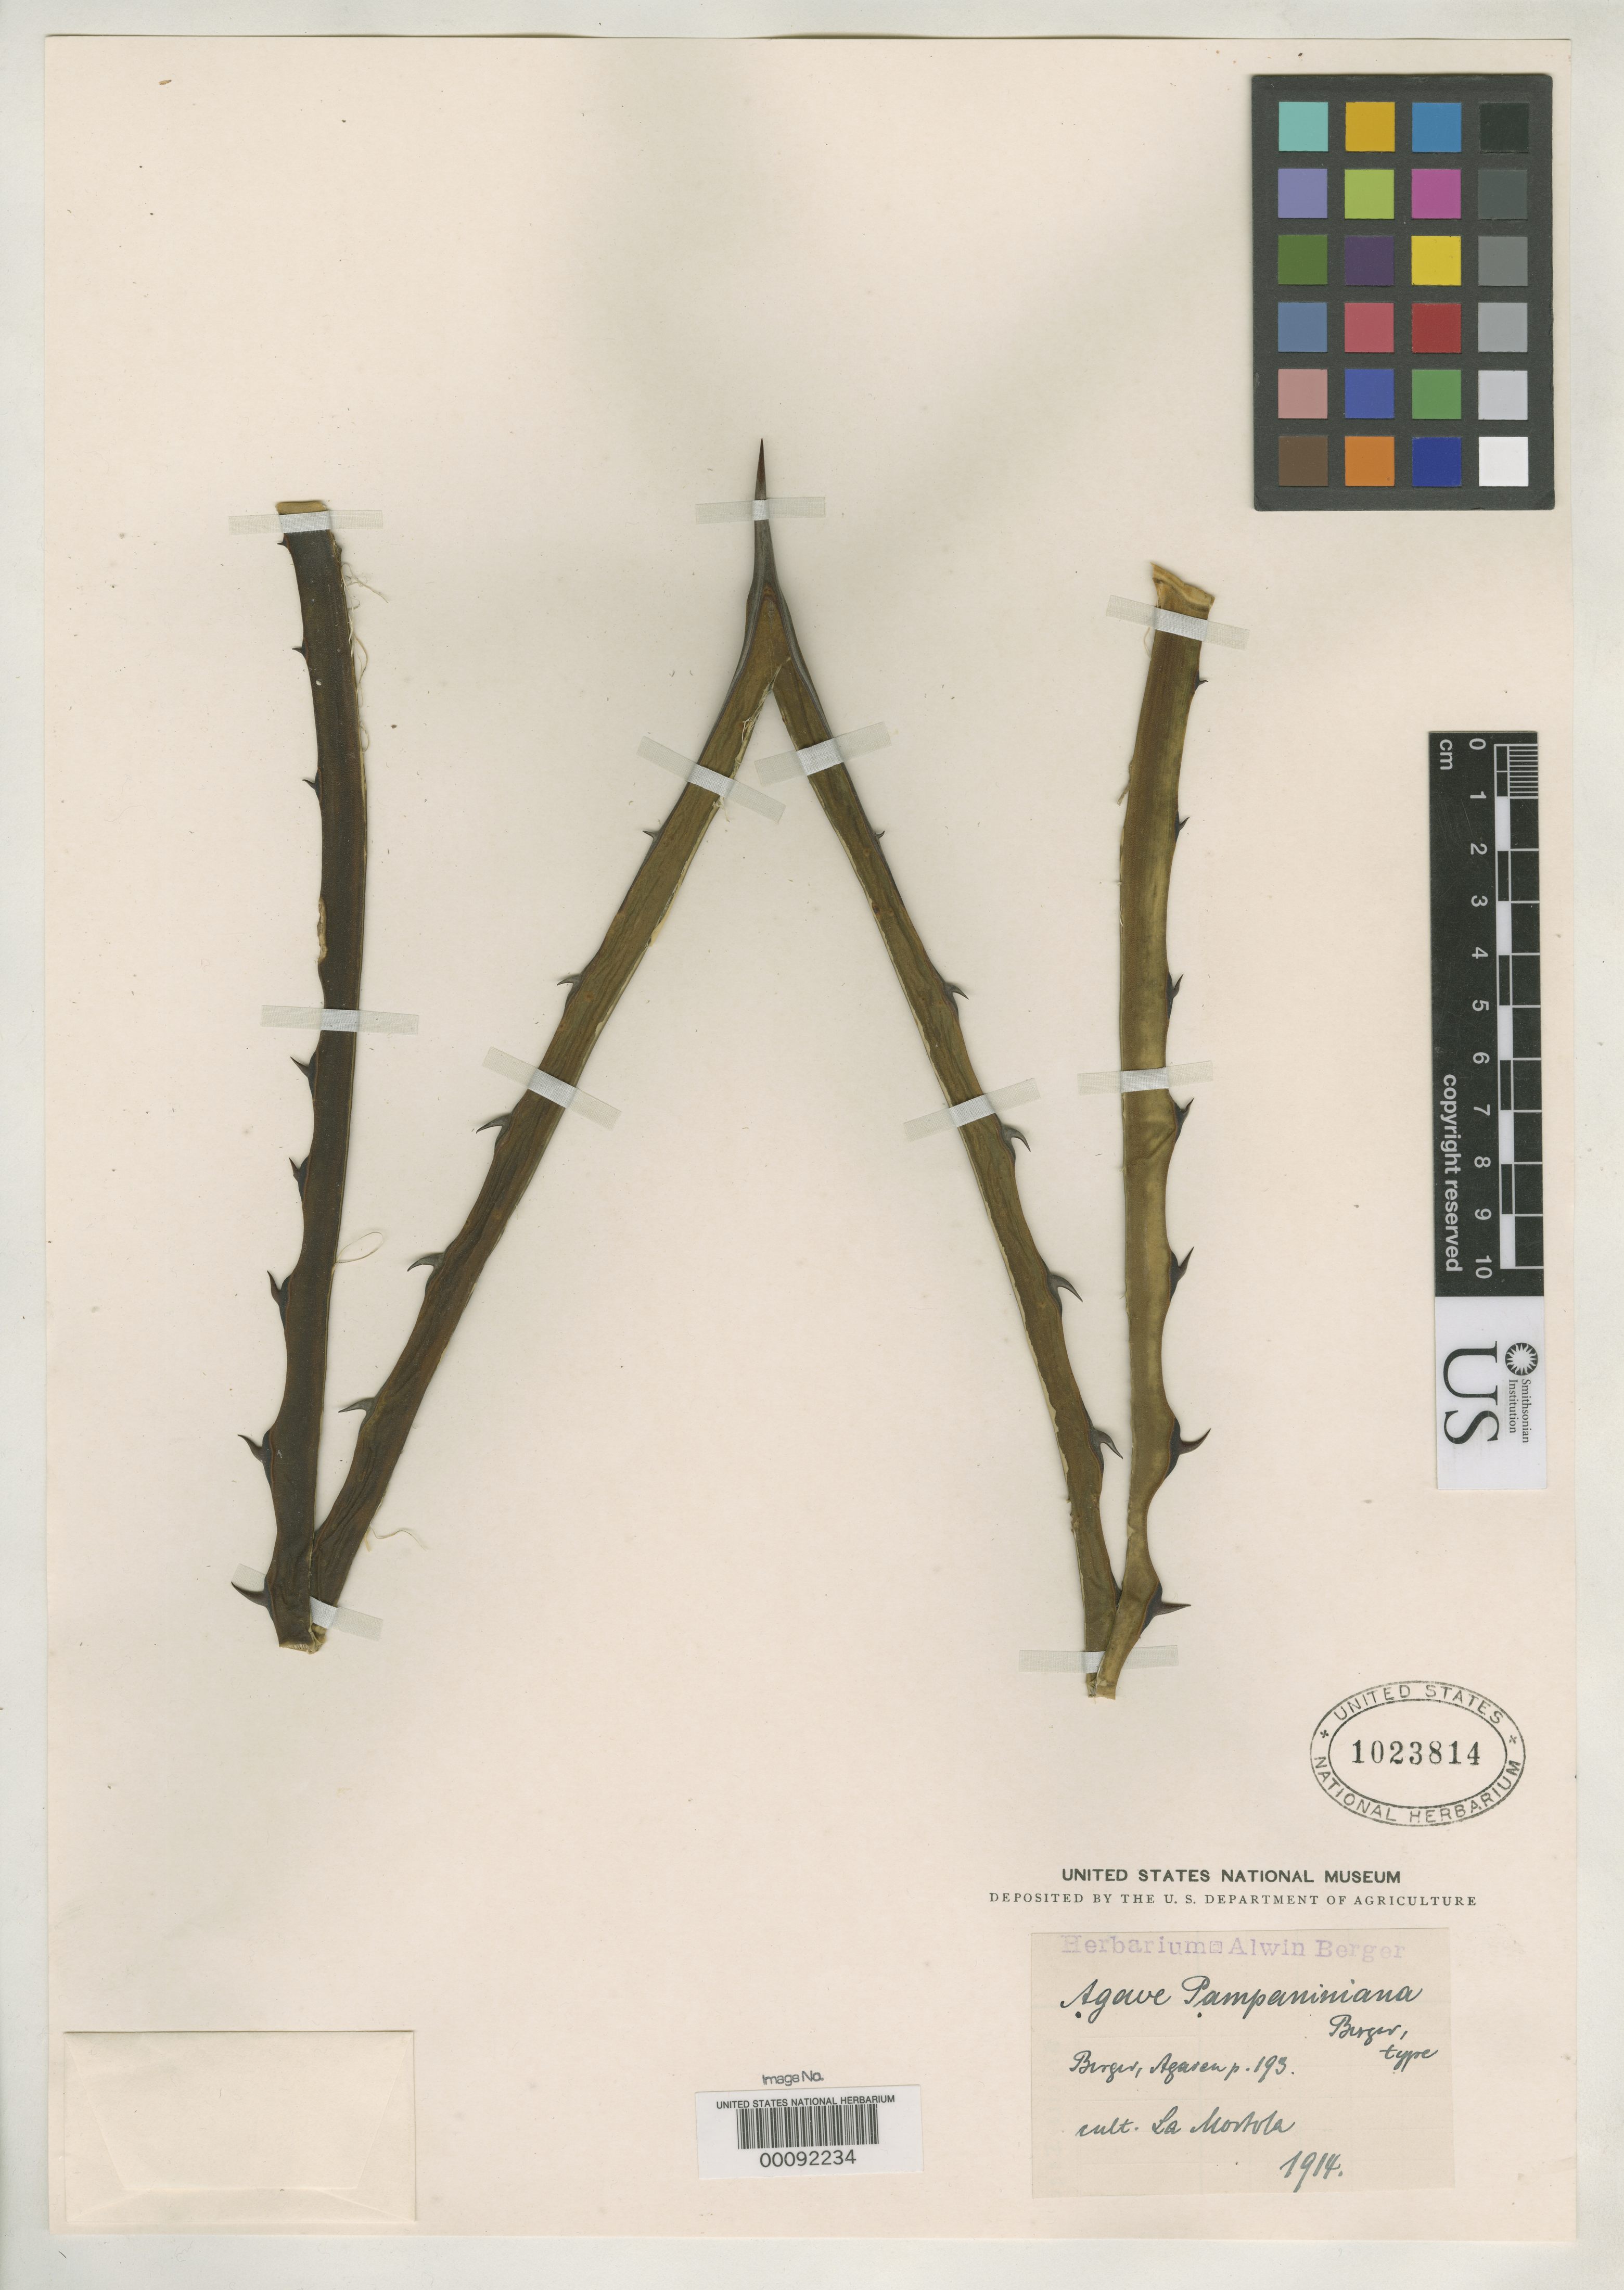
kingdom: Plantae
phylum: Tracheophyta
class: Liliopsida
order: Asparagales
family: Asparagaceae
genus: Agave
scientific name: Agave pampaniniana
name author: A. Berger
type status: Type Collection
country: Mexico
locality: Cultivated at La Mortola, Italy.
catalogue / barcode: US 1023814